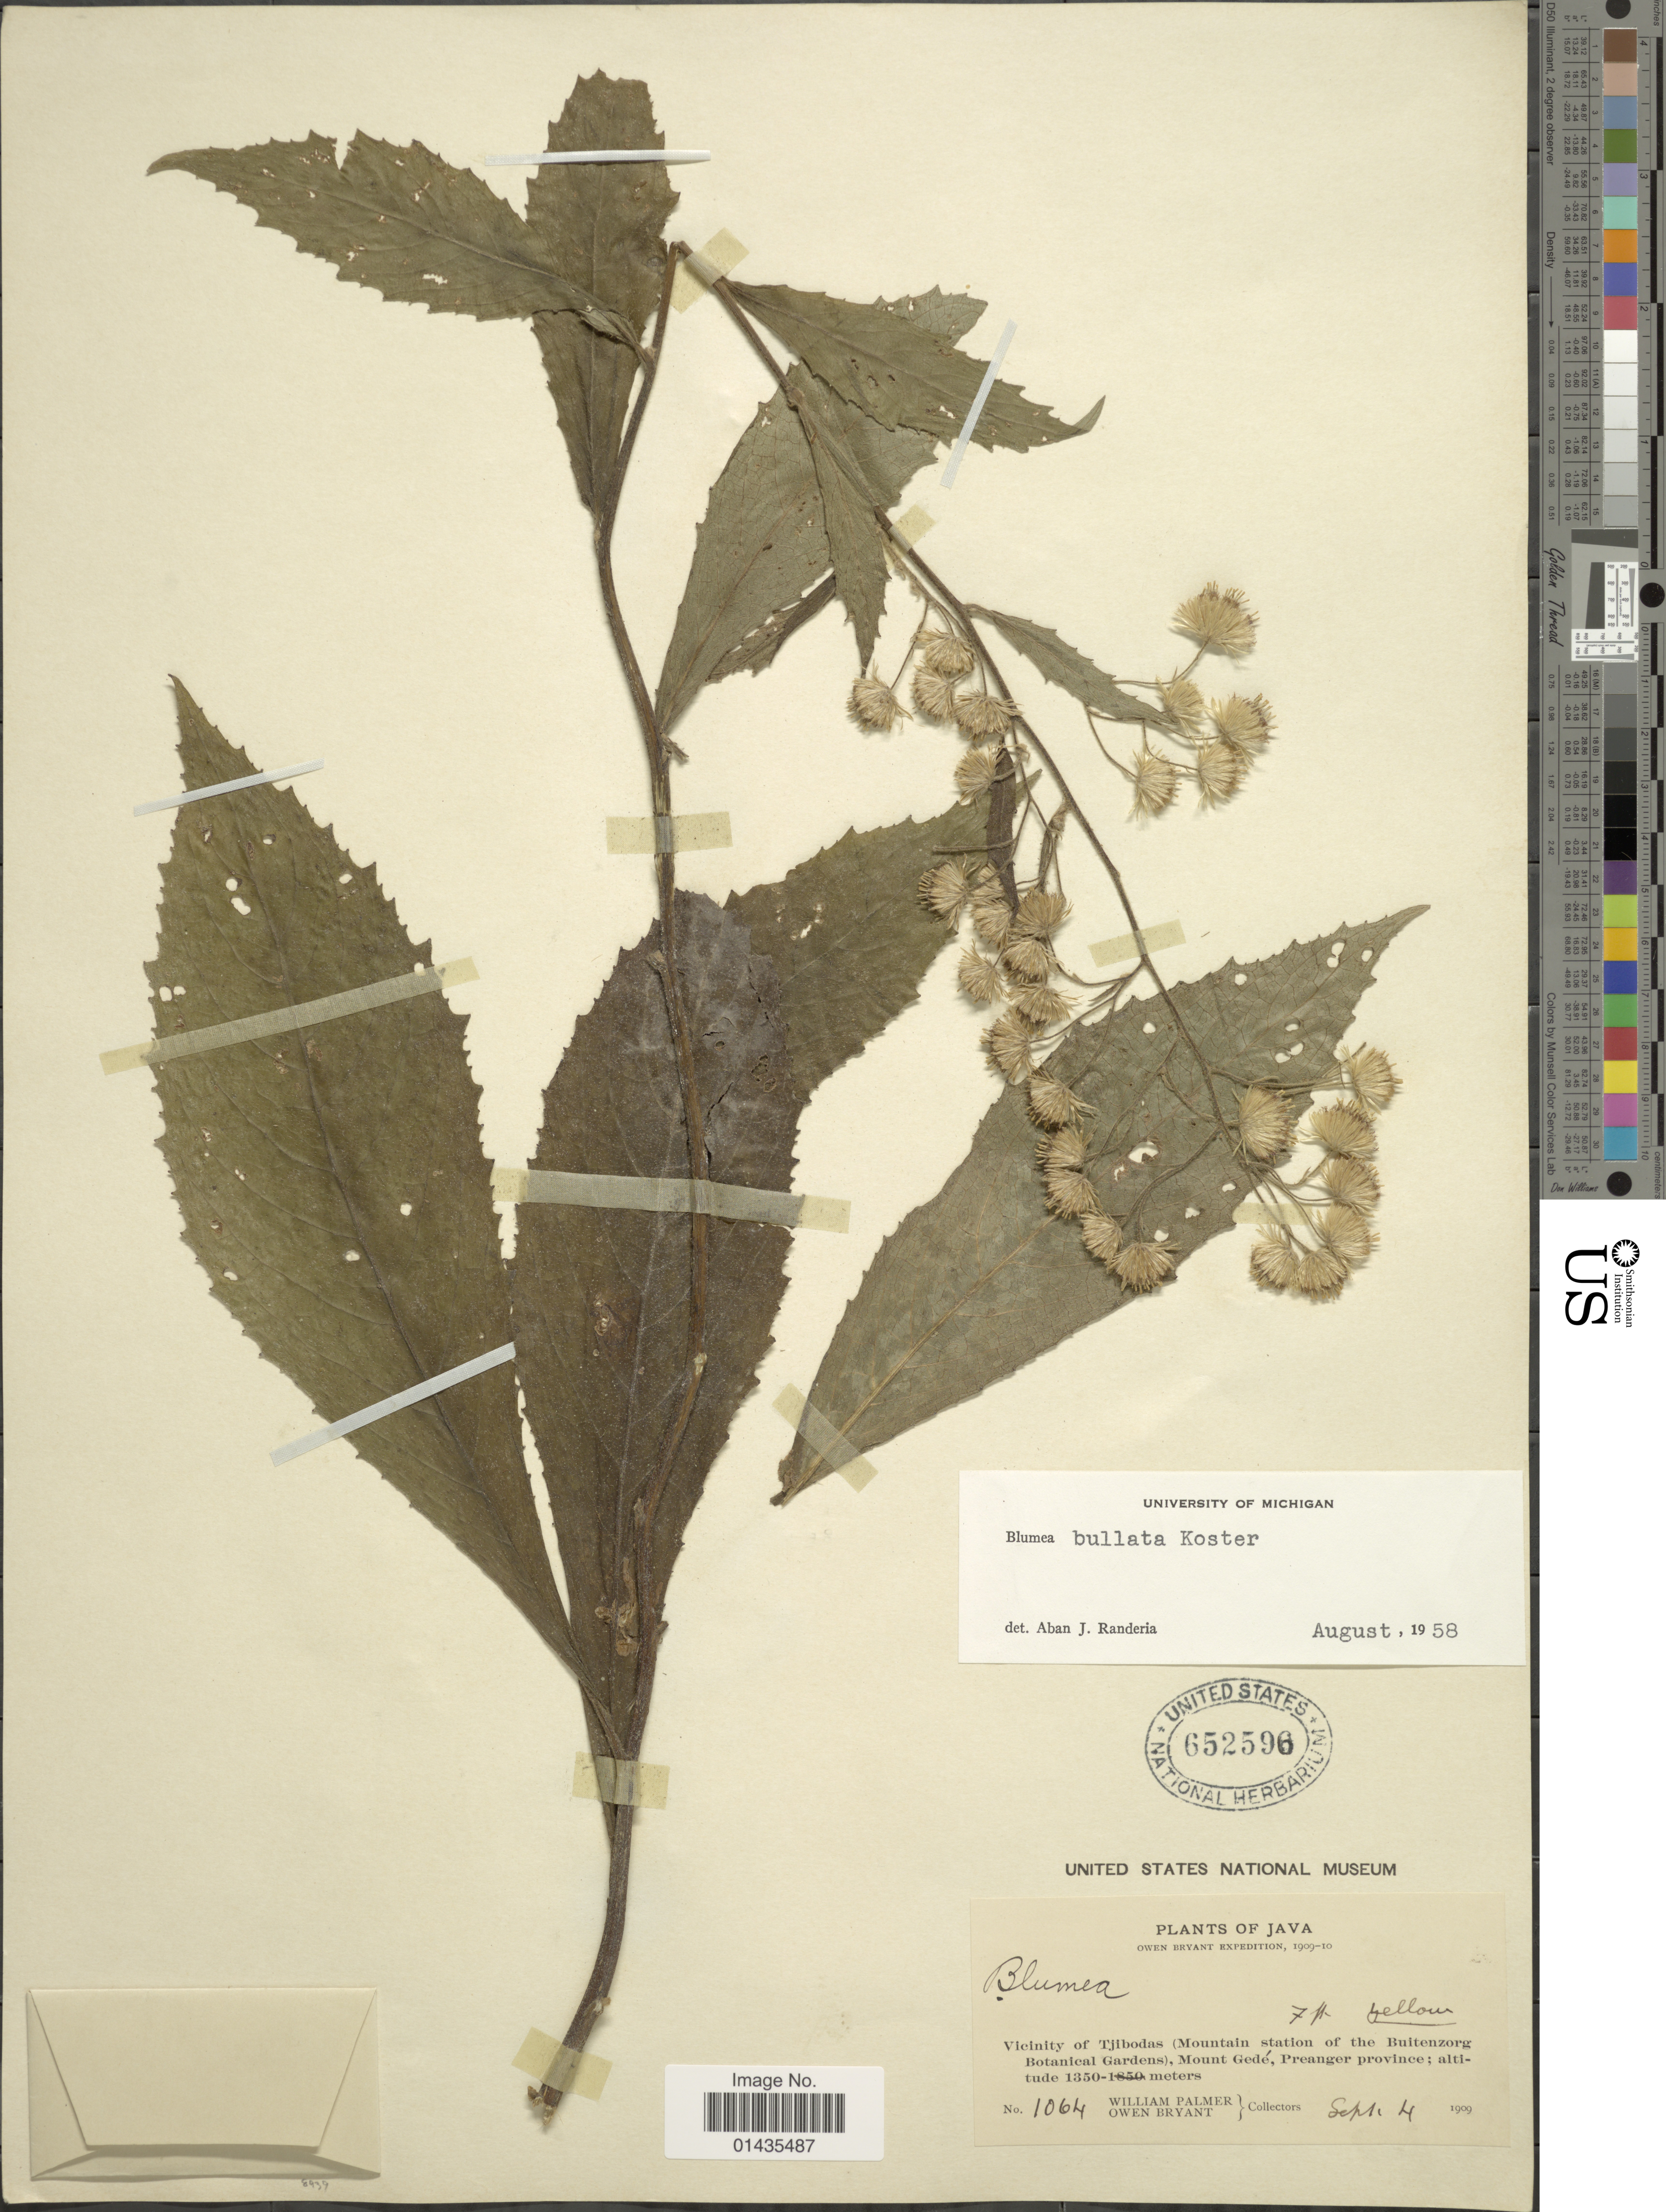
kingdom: Plantae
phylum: Tracheophyta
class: Magnoliopsida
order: Asterales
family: Asteraceae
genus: Blumea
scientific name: Blumea bullata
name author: J. Kost.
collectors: W. Palmer & O. Bryant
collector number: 1064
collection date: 1909-09-04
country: Indonesia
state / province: Java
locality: Vicinity of Tjibodas (Mountain station of the Buitenzorg Botanical Gardens), Mount Gede, Preanger Province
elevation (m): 1350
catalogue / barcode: US 652596